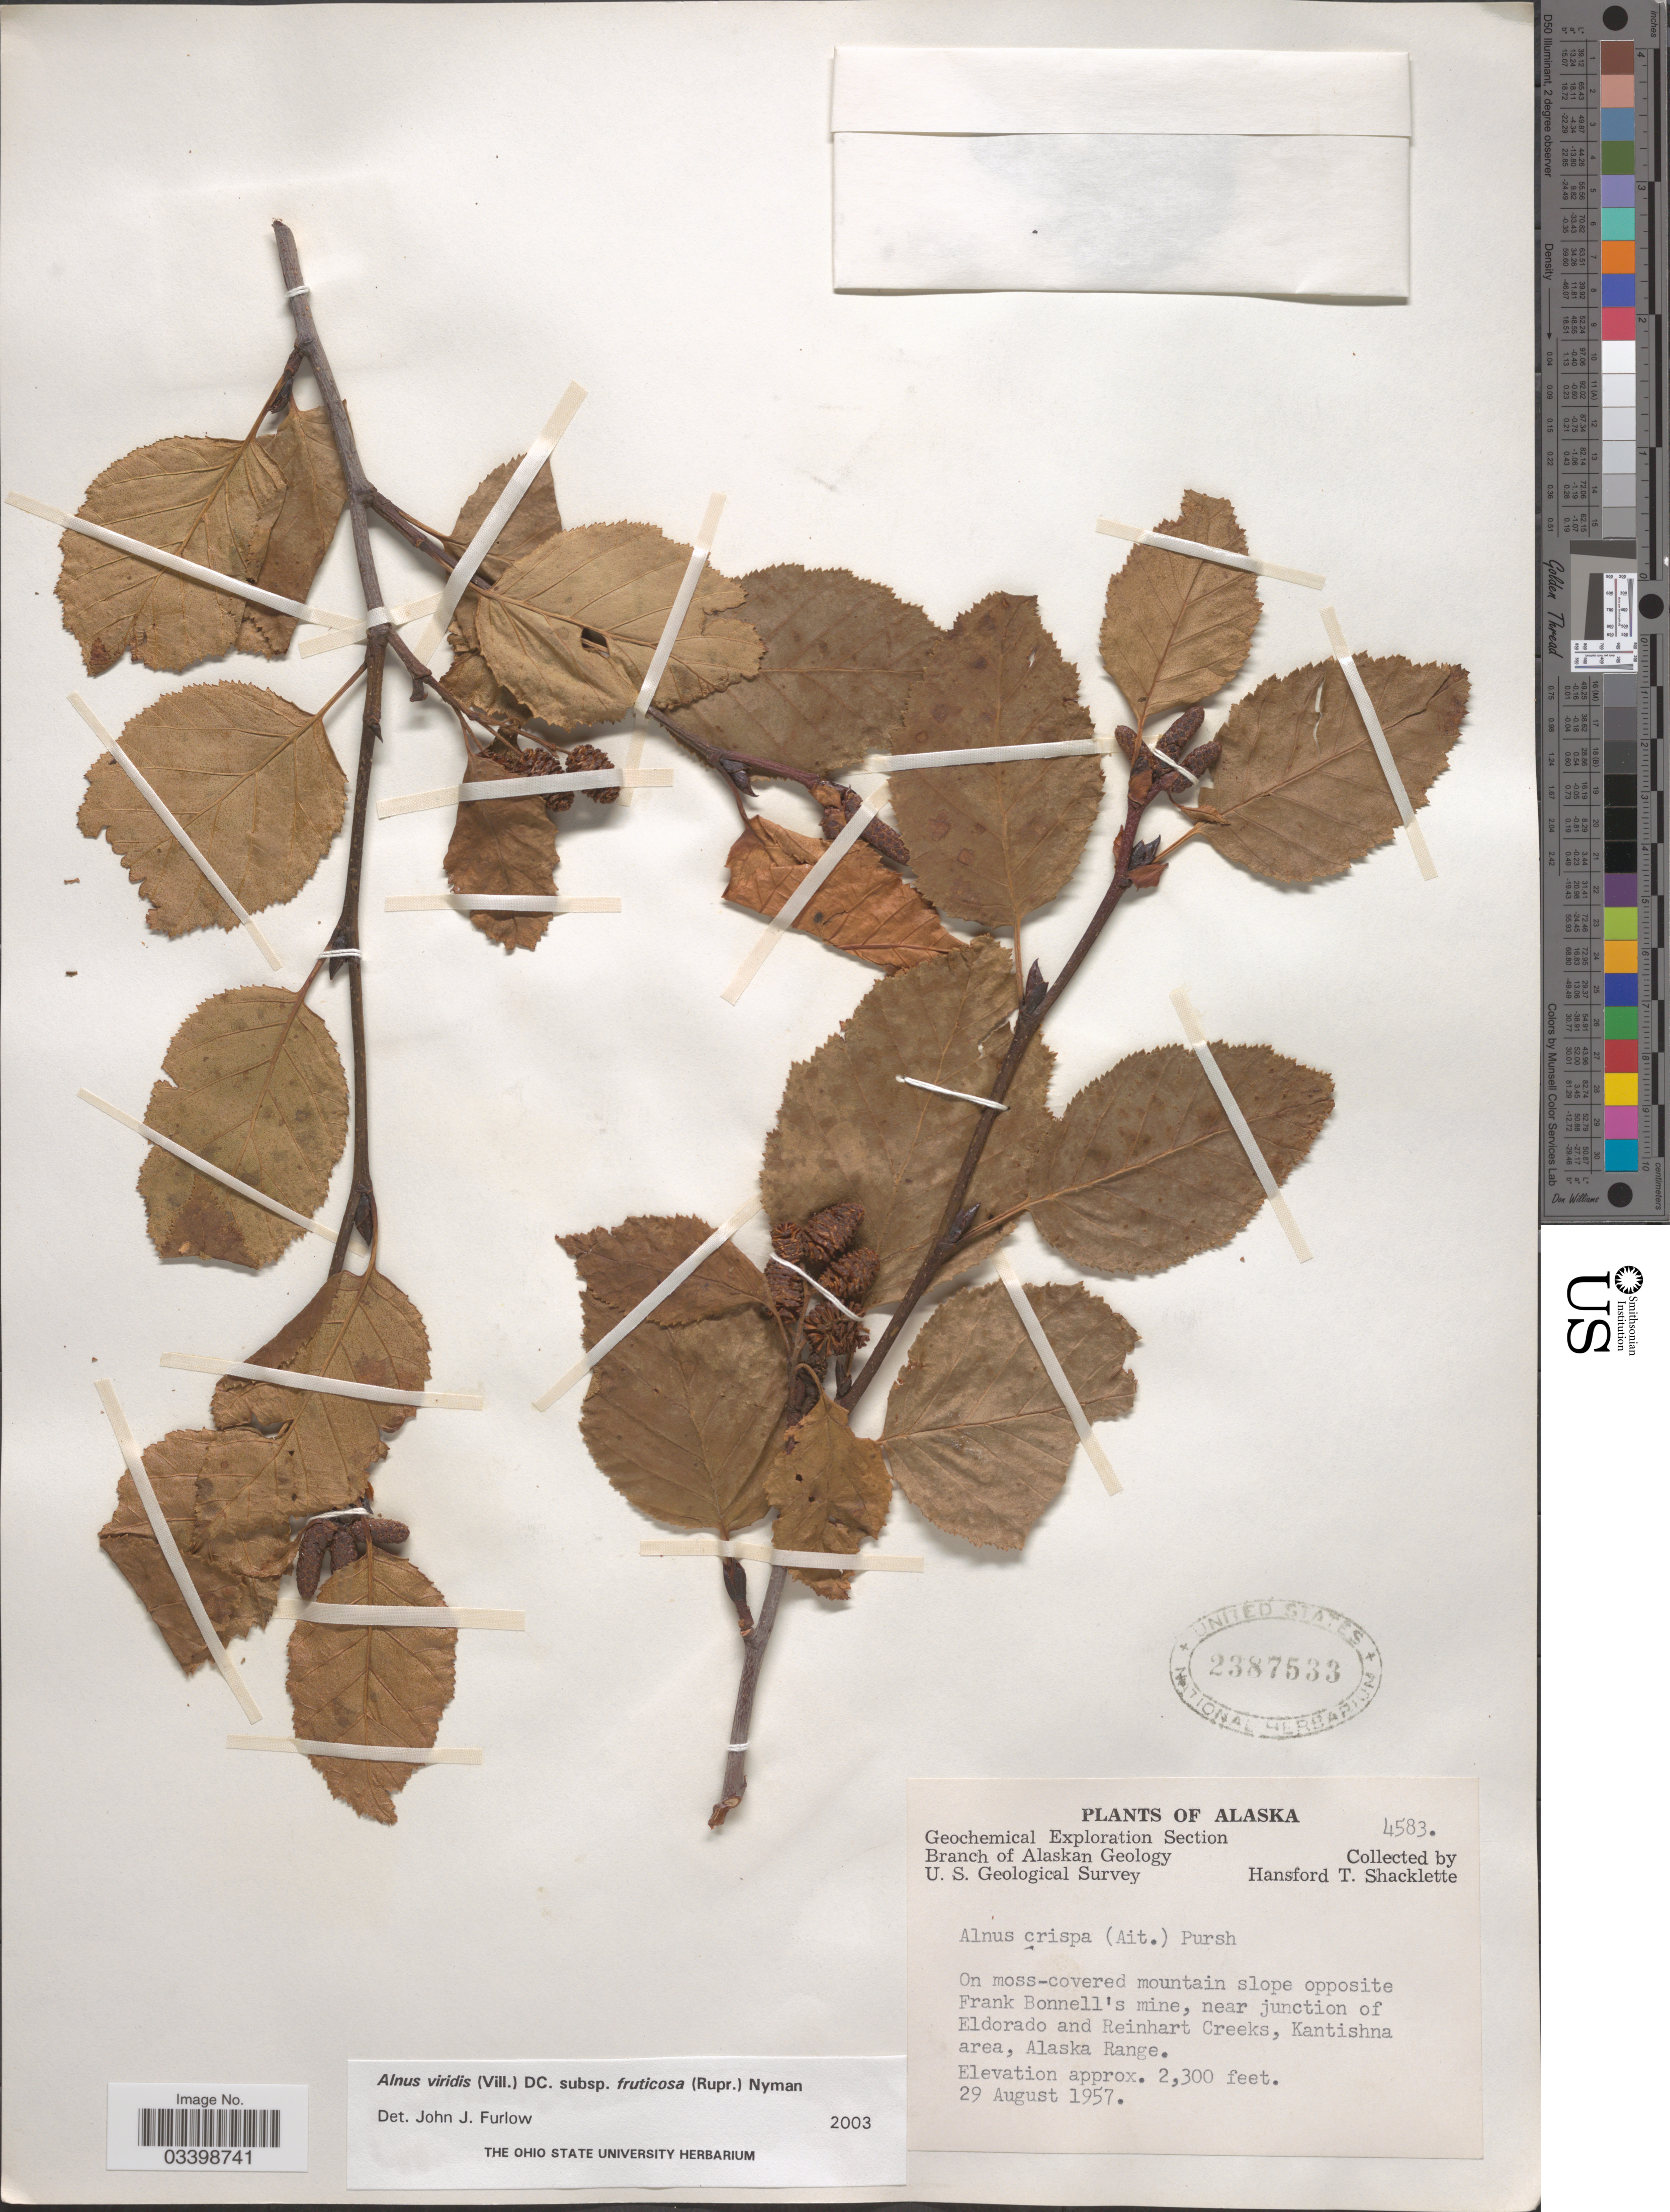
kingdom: Plantae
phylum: Tracheophyta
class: Magnoliopsida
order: Fagales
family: Betulaceae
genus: Alnus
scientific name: Alnus viridis subsp. fruticosa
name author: (Rupr.) Nyman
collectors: H. Shacklette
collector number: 4583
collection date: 1957-08-29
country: United States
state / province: Alaska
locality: On moss-covered mountain slope opposite Frank Bonnell's mine, near junction of Eldorado and Reinhart Creeks, Kantishna area, Alaska Range.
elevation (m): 701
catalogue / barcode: US 2387533